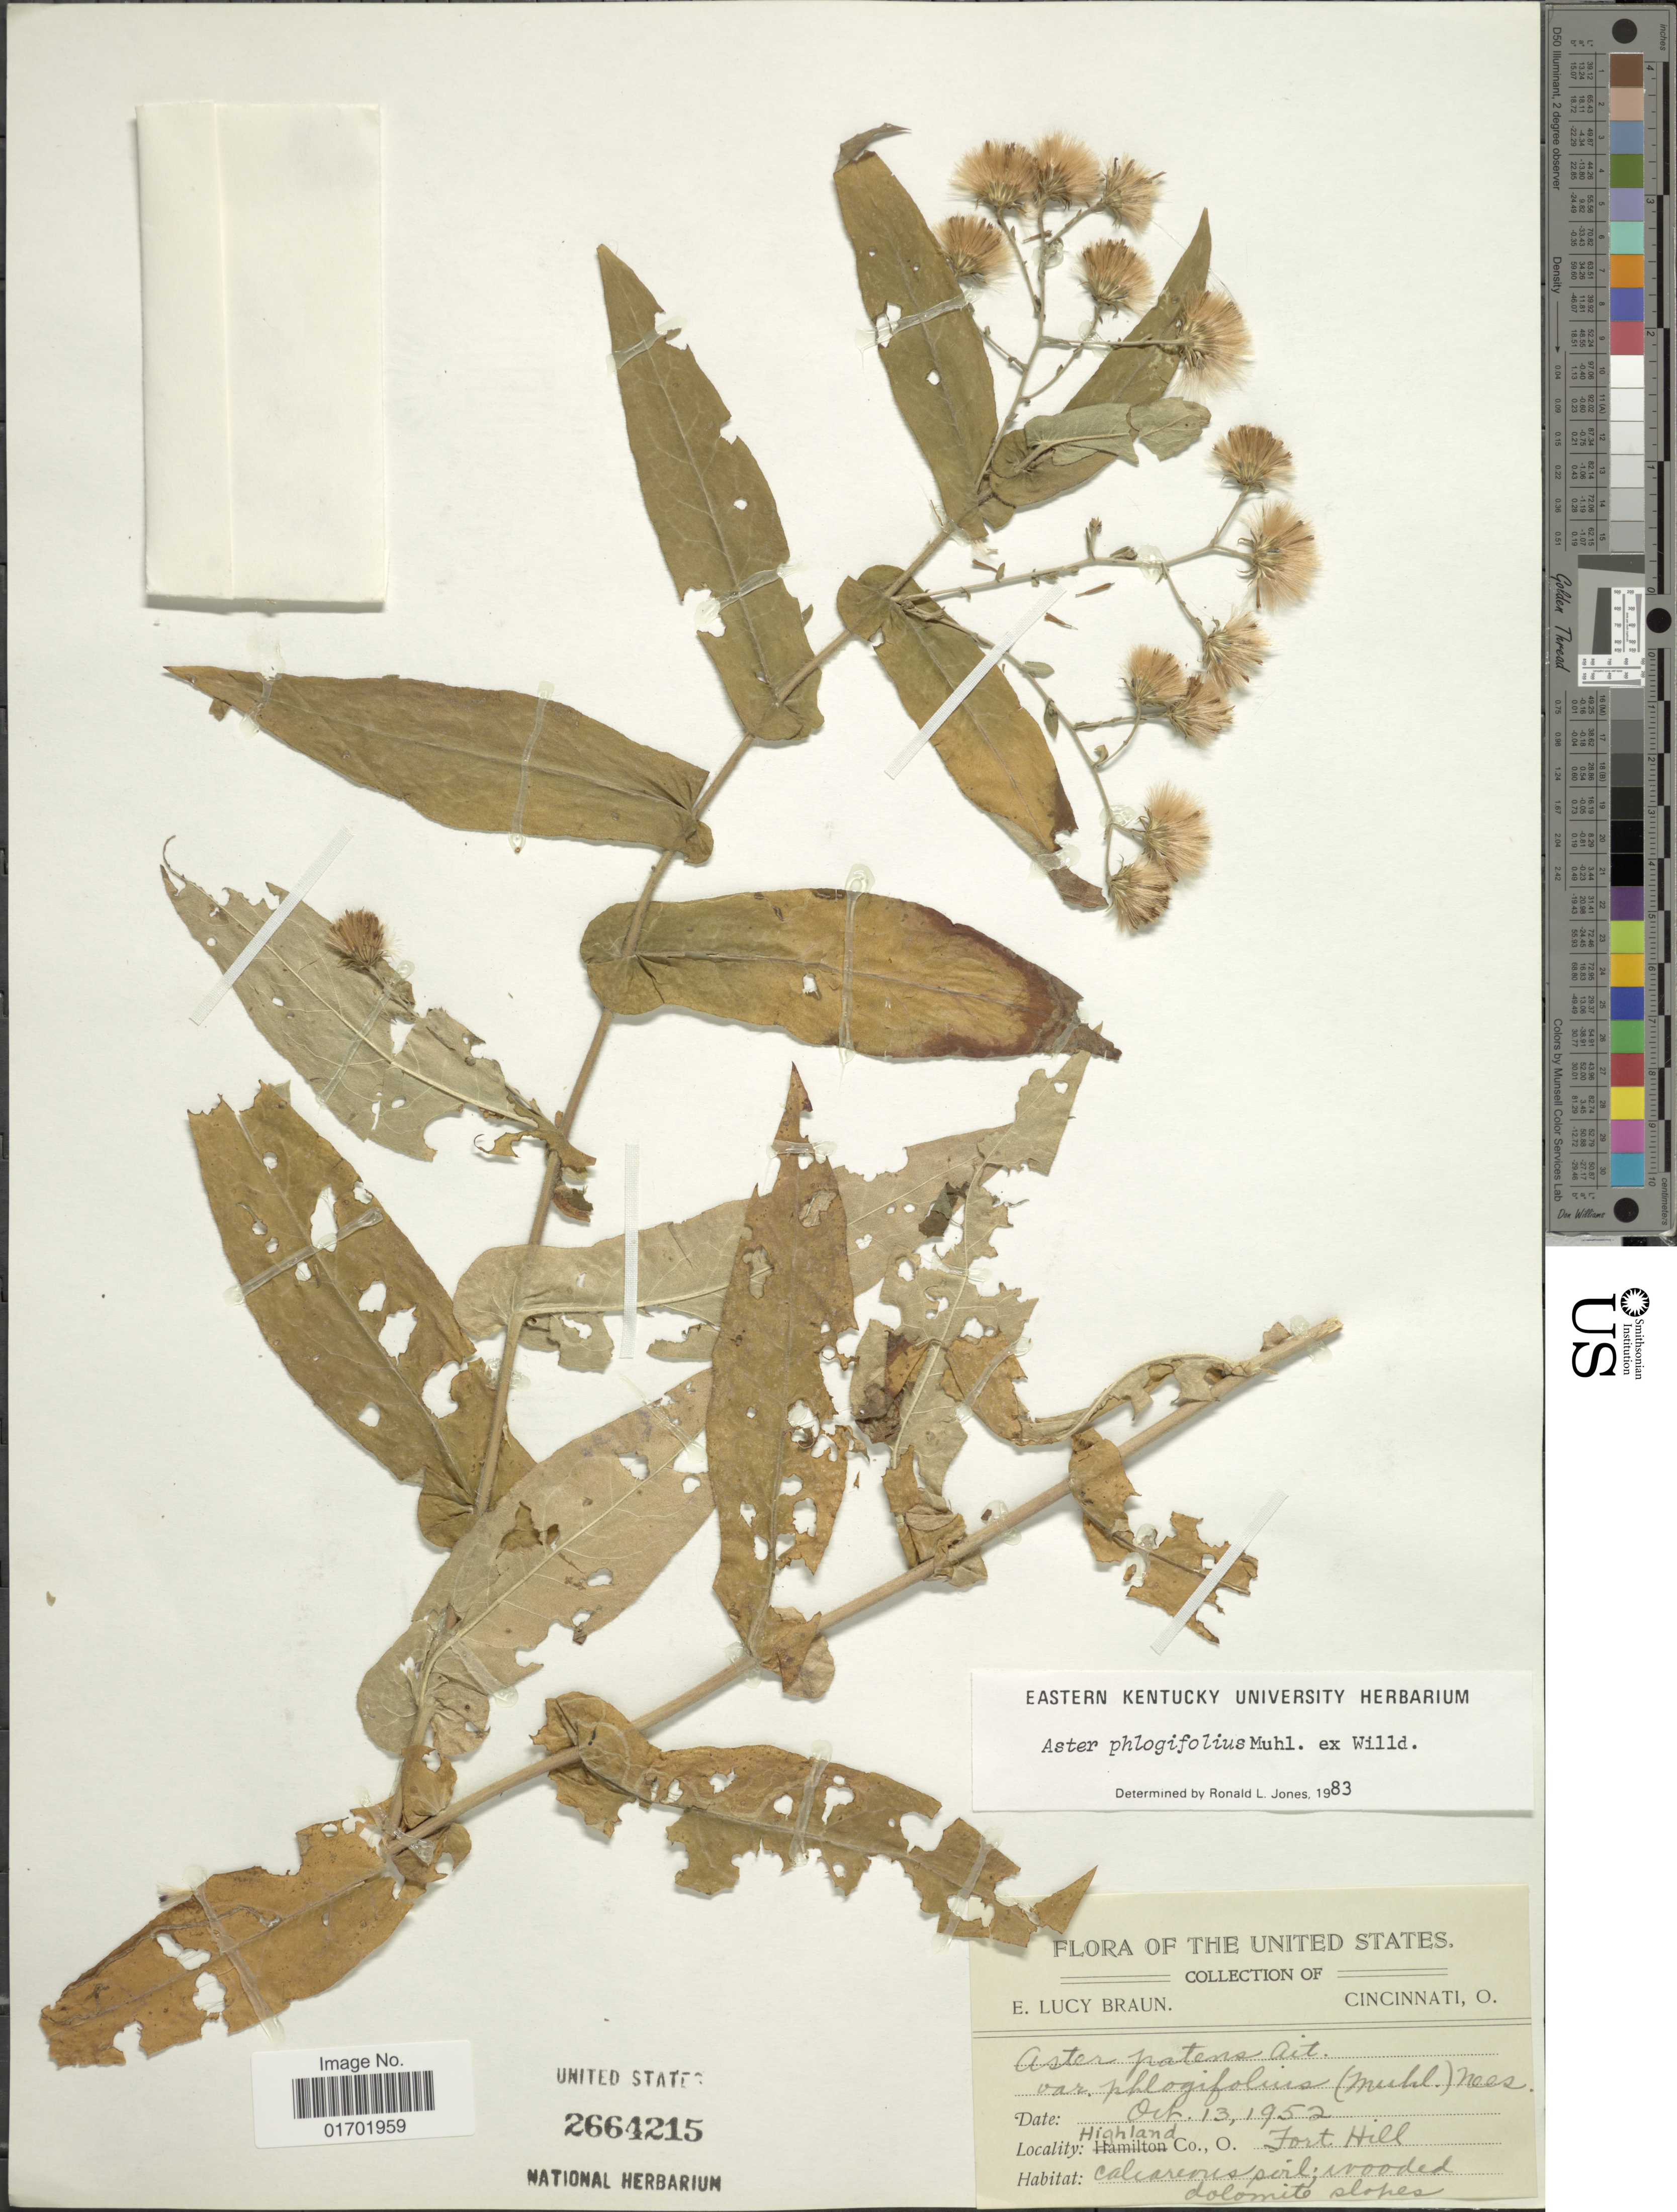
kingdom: Plantae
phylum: Tracheophyta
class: Magnoliopsida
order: Asterales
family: Asteraceae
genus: Symphyotrichum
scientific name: Symphyotrichum phlogifolium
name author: (Muhl. ex Willd.) G.L. Nesom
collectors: E. L. Braun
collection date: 1952-10-13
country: United States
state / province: Ohio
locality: United States, Highland Co., O., Fort Hill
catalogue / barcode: US 2664215